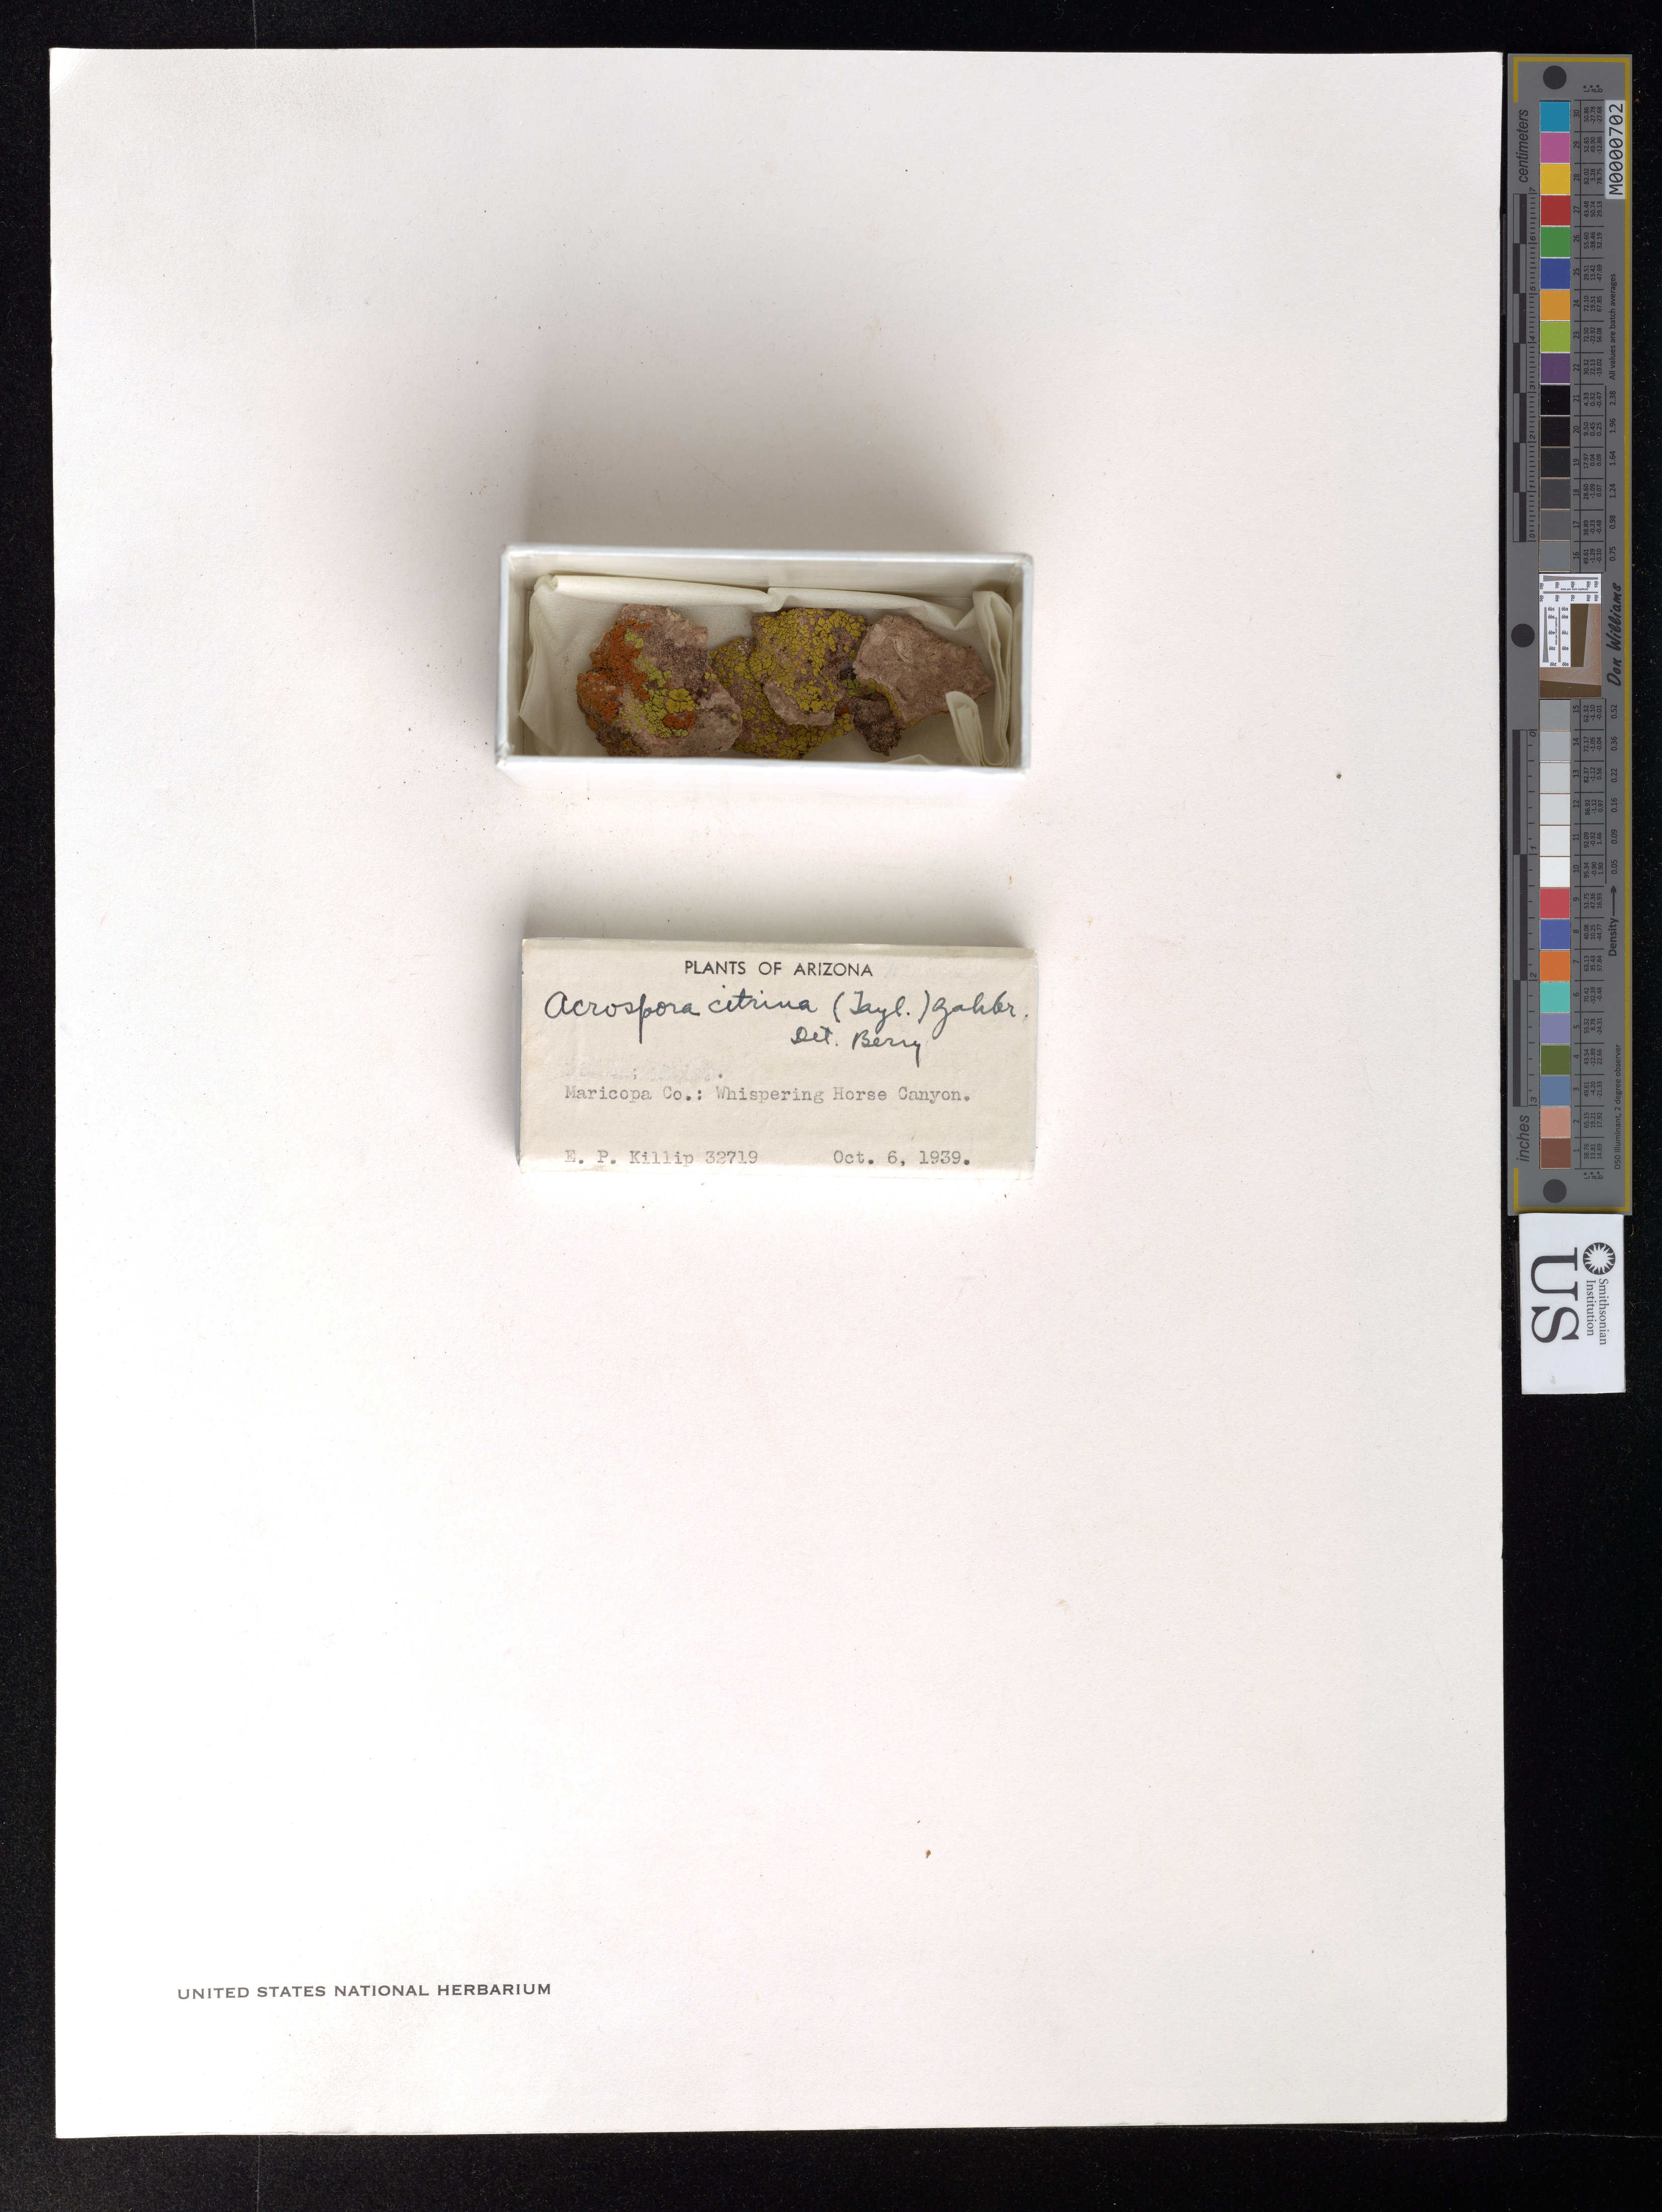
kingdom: Fungi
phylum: Ascomycota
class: Lecanoromycetes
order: Acarosporales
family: Acarosporaceae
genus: Acarospora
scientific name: Acarospora citrina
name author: (T. Taylor) Zahlbr.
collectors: E. P. Killip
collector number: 32719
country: United States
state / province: Arizona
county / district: Maricopa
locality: Whispering Horse Canyon.